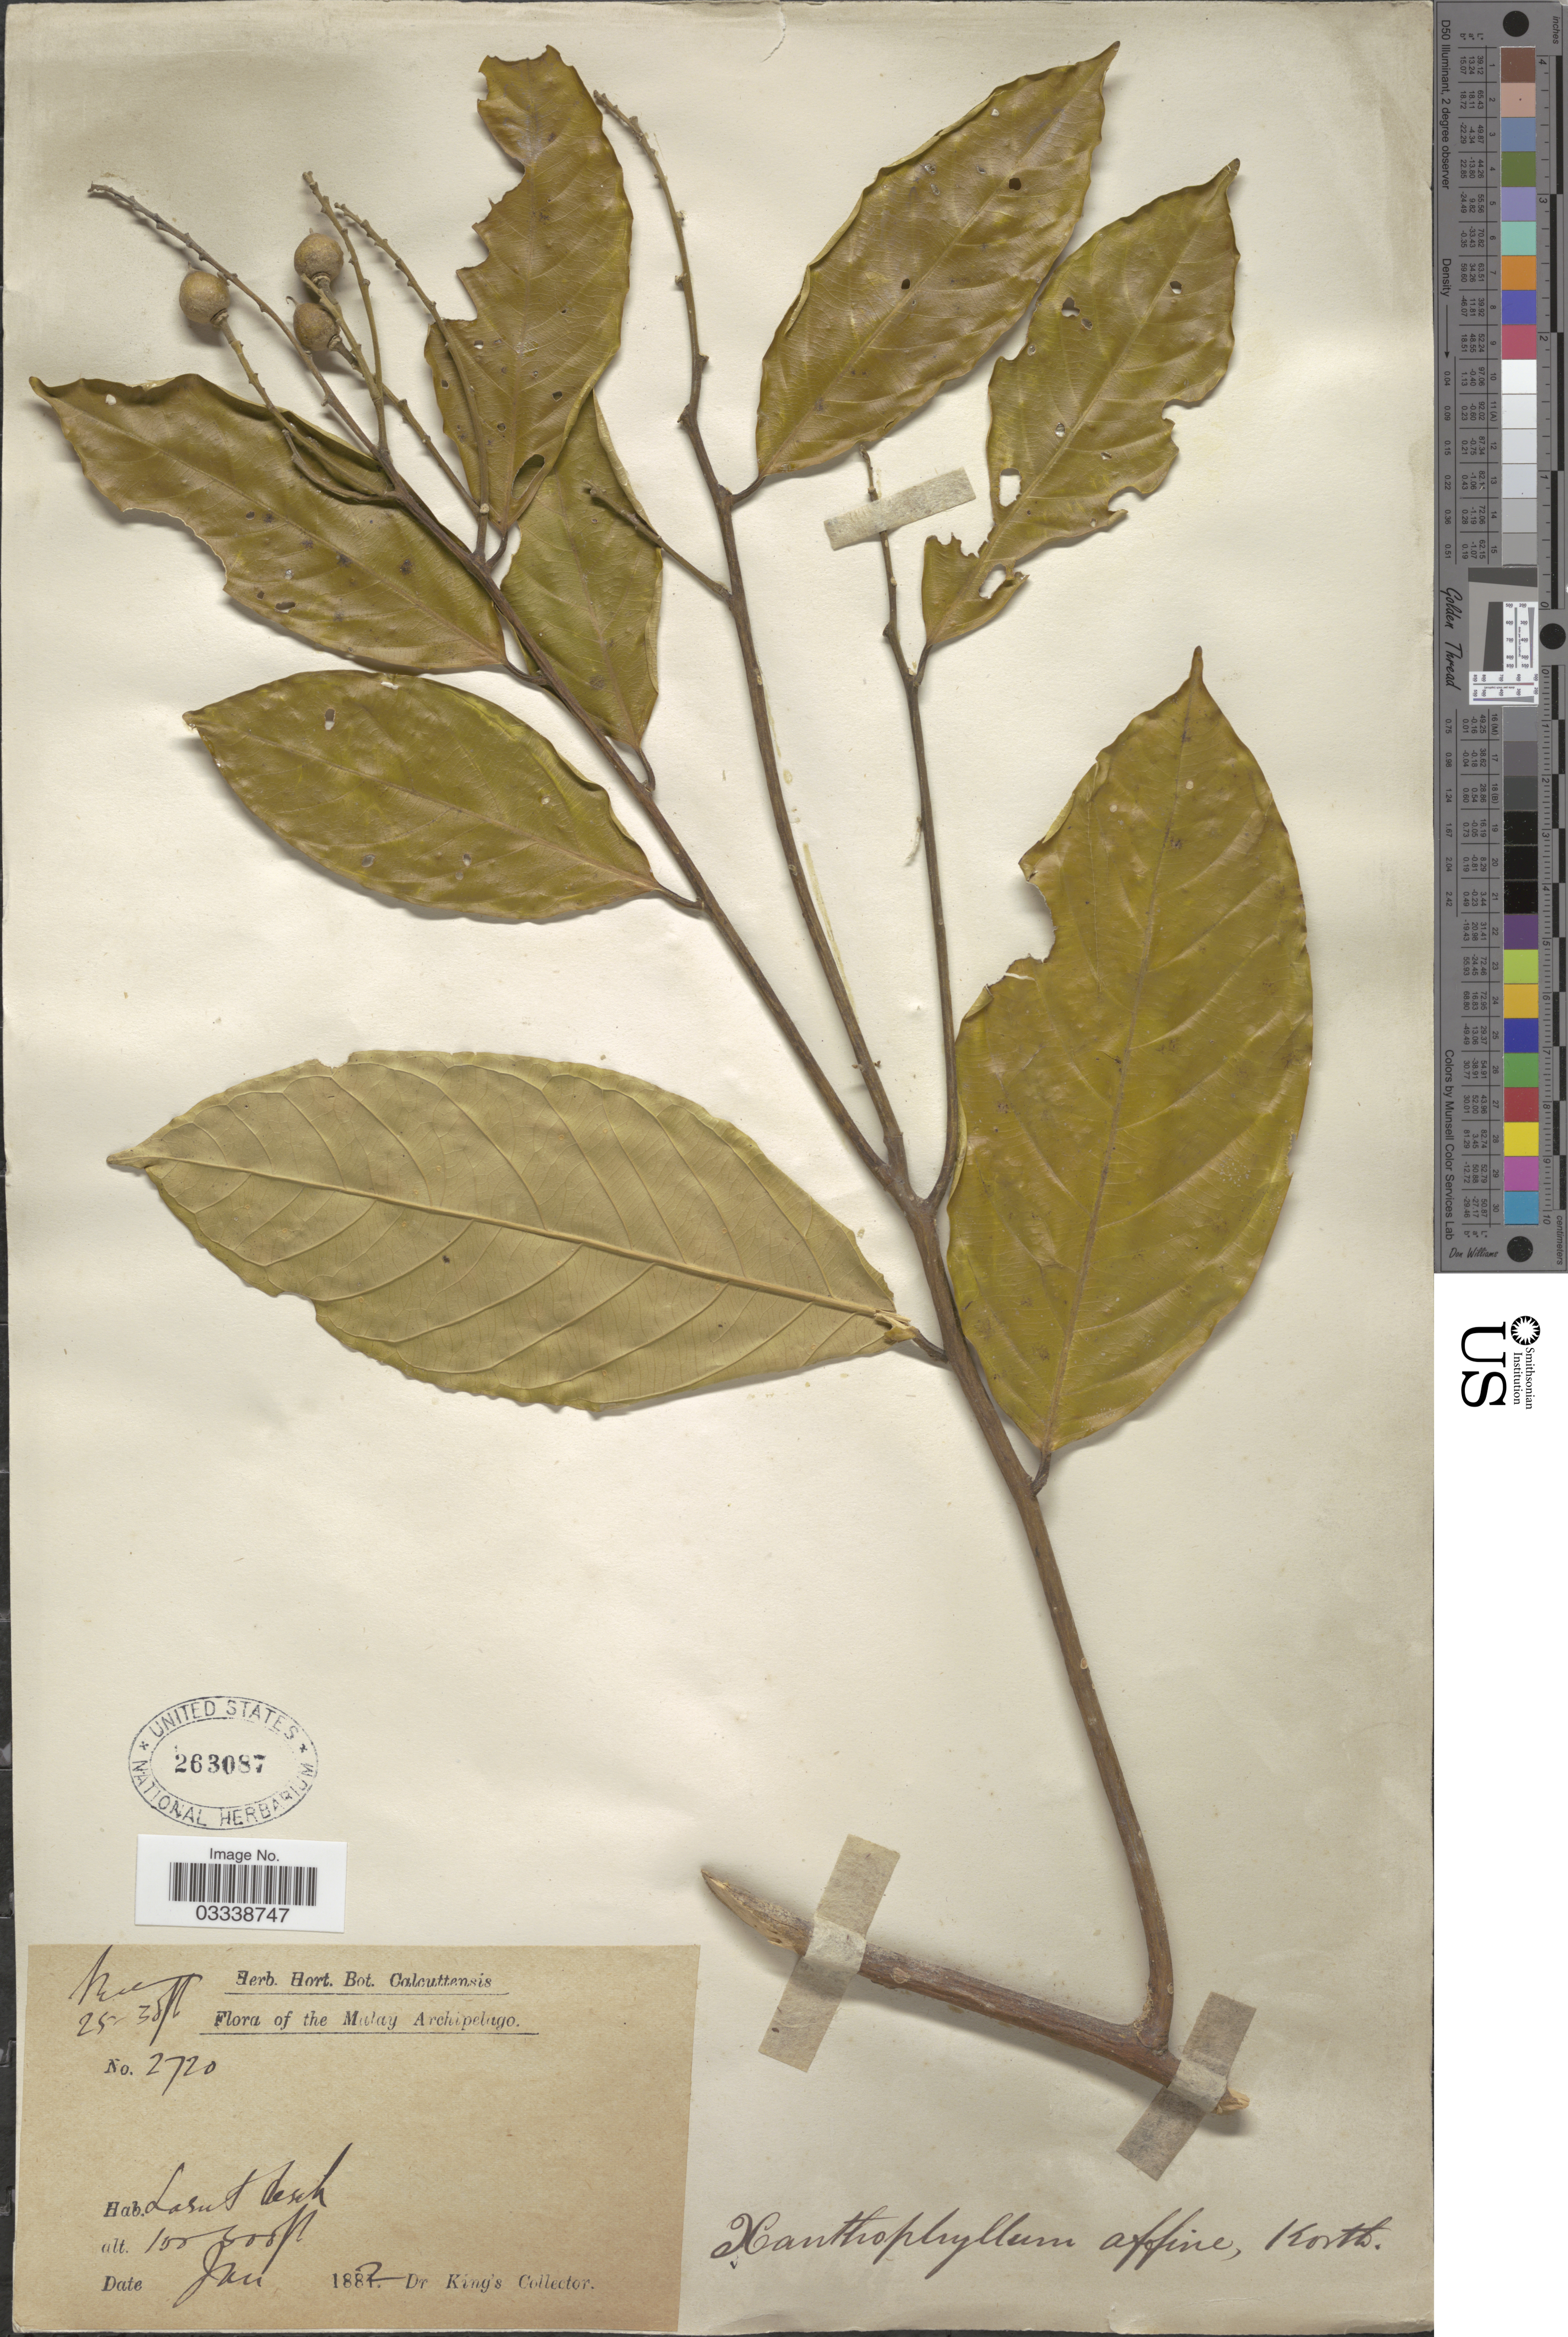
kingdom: Plantae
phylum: Tracheophyta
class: Magnoliopsida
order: Fabales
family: Polygalaceae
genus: Xanthophyllum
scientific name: Xanthophyllum affine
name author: Korth. ex Miq.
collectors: Dr. King's collector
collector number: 2720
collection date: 1882-01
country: Malaysia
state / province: Perak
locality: Malay Archipelago. Larut Perak.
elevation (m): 30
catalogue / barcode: US 263087